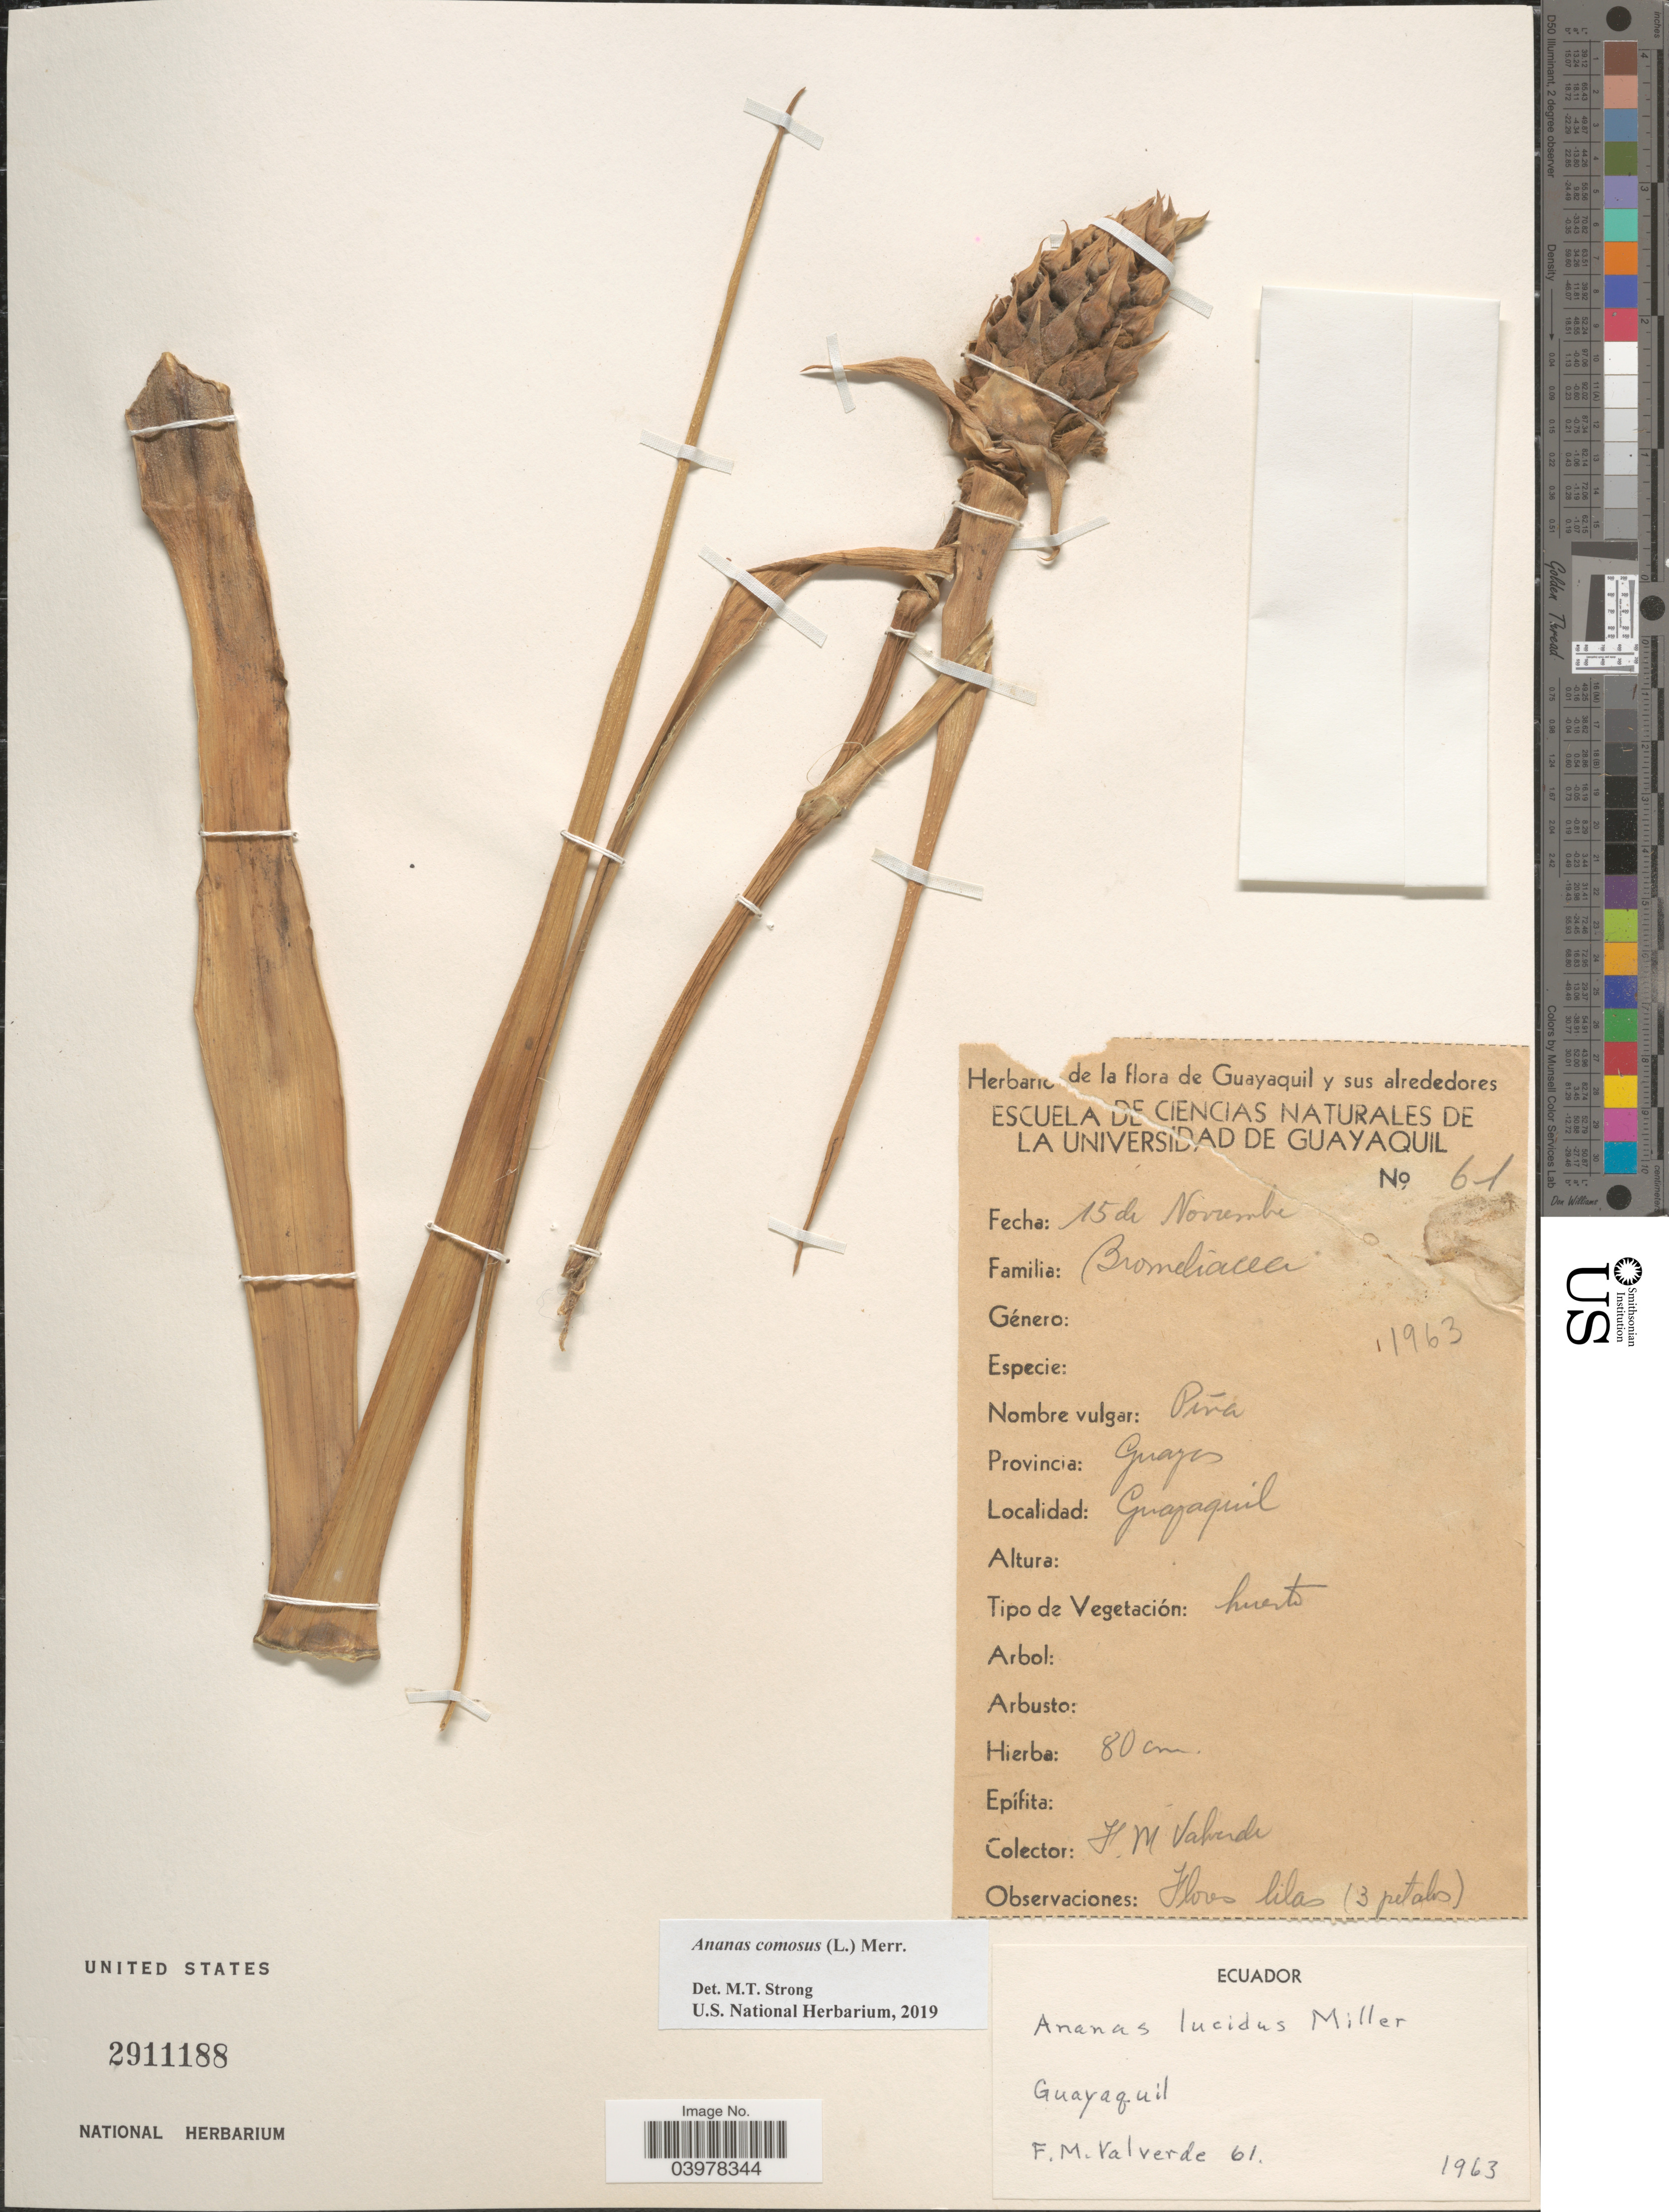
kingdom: Plantae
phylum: Tracheophyta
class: Liliopsida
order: Poales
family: Bromeliaceae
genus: Ananas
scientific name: Ananas comosus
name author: (L.) Merr.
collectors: F. M. Valverde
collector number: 61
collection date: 1963-11-15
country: Ecuador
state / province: Guayas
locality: Guayaquil.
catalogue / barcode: US 2911188